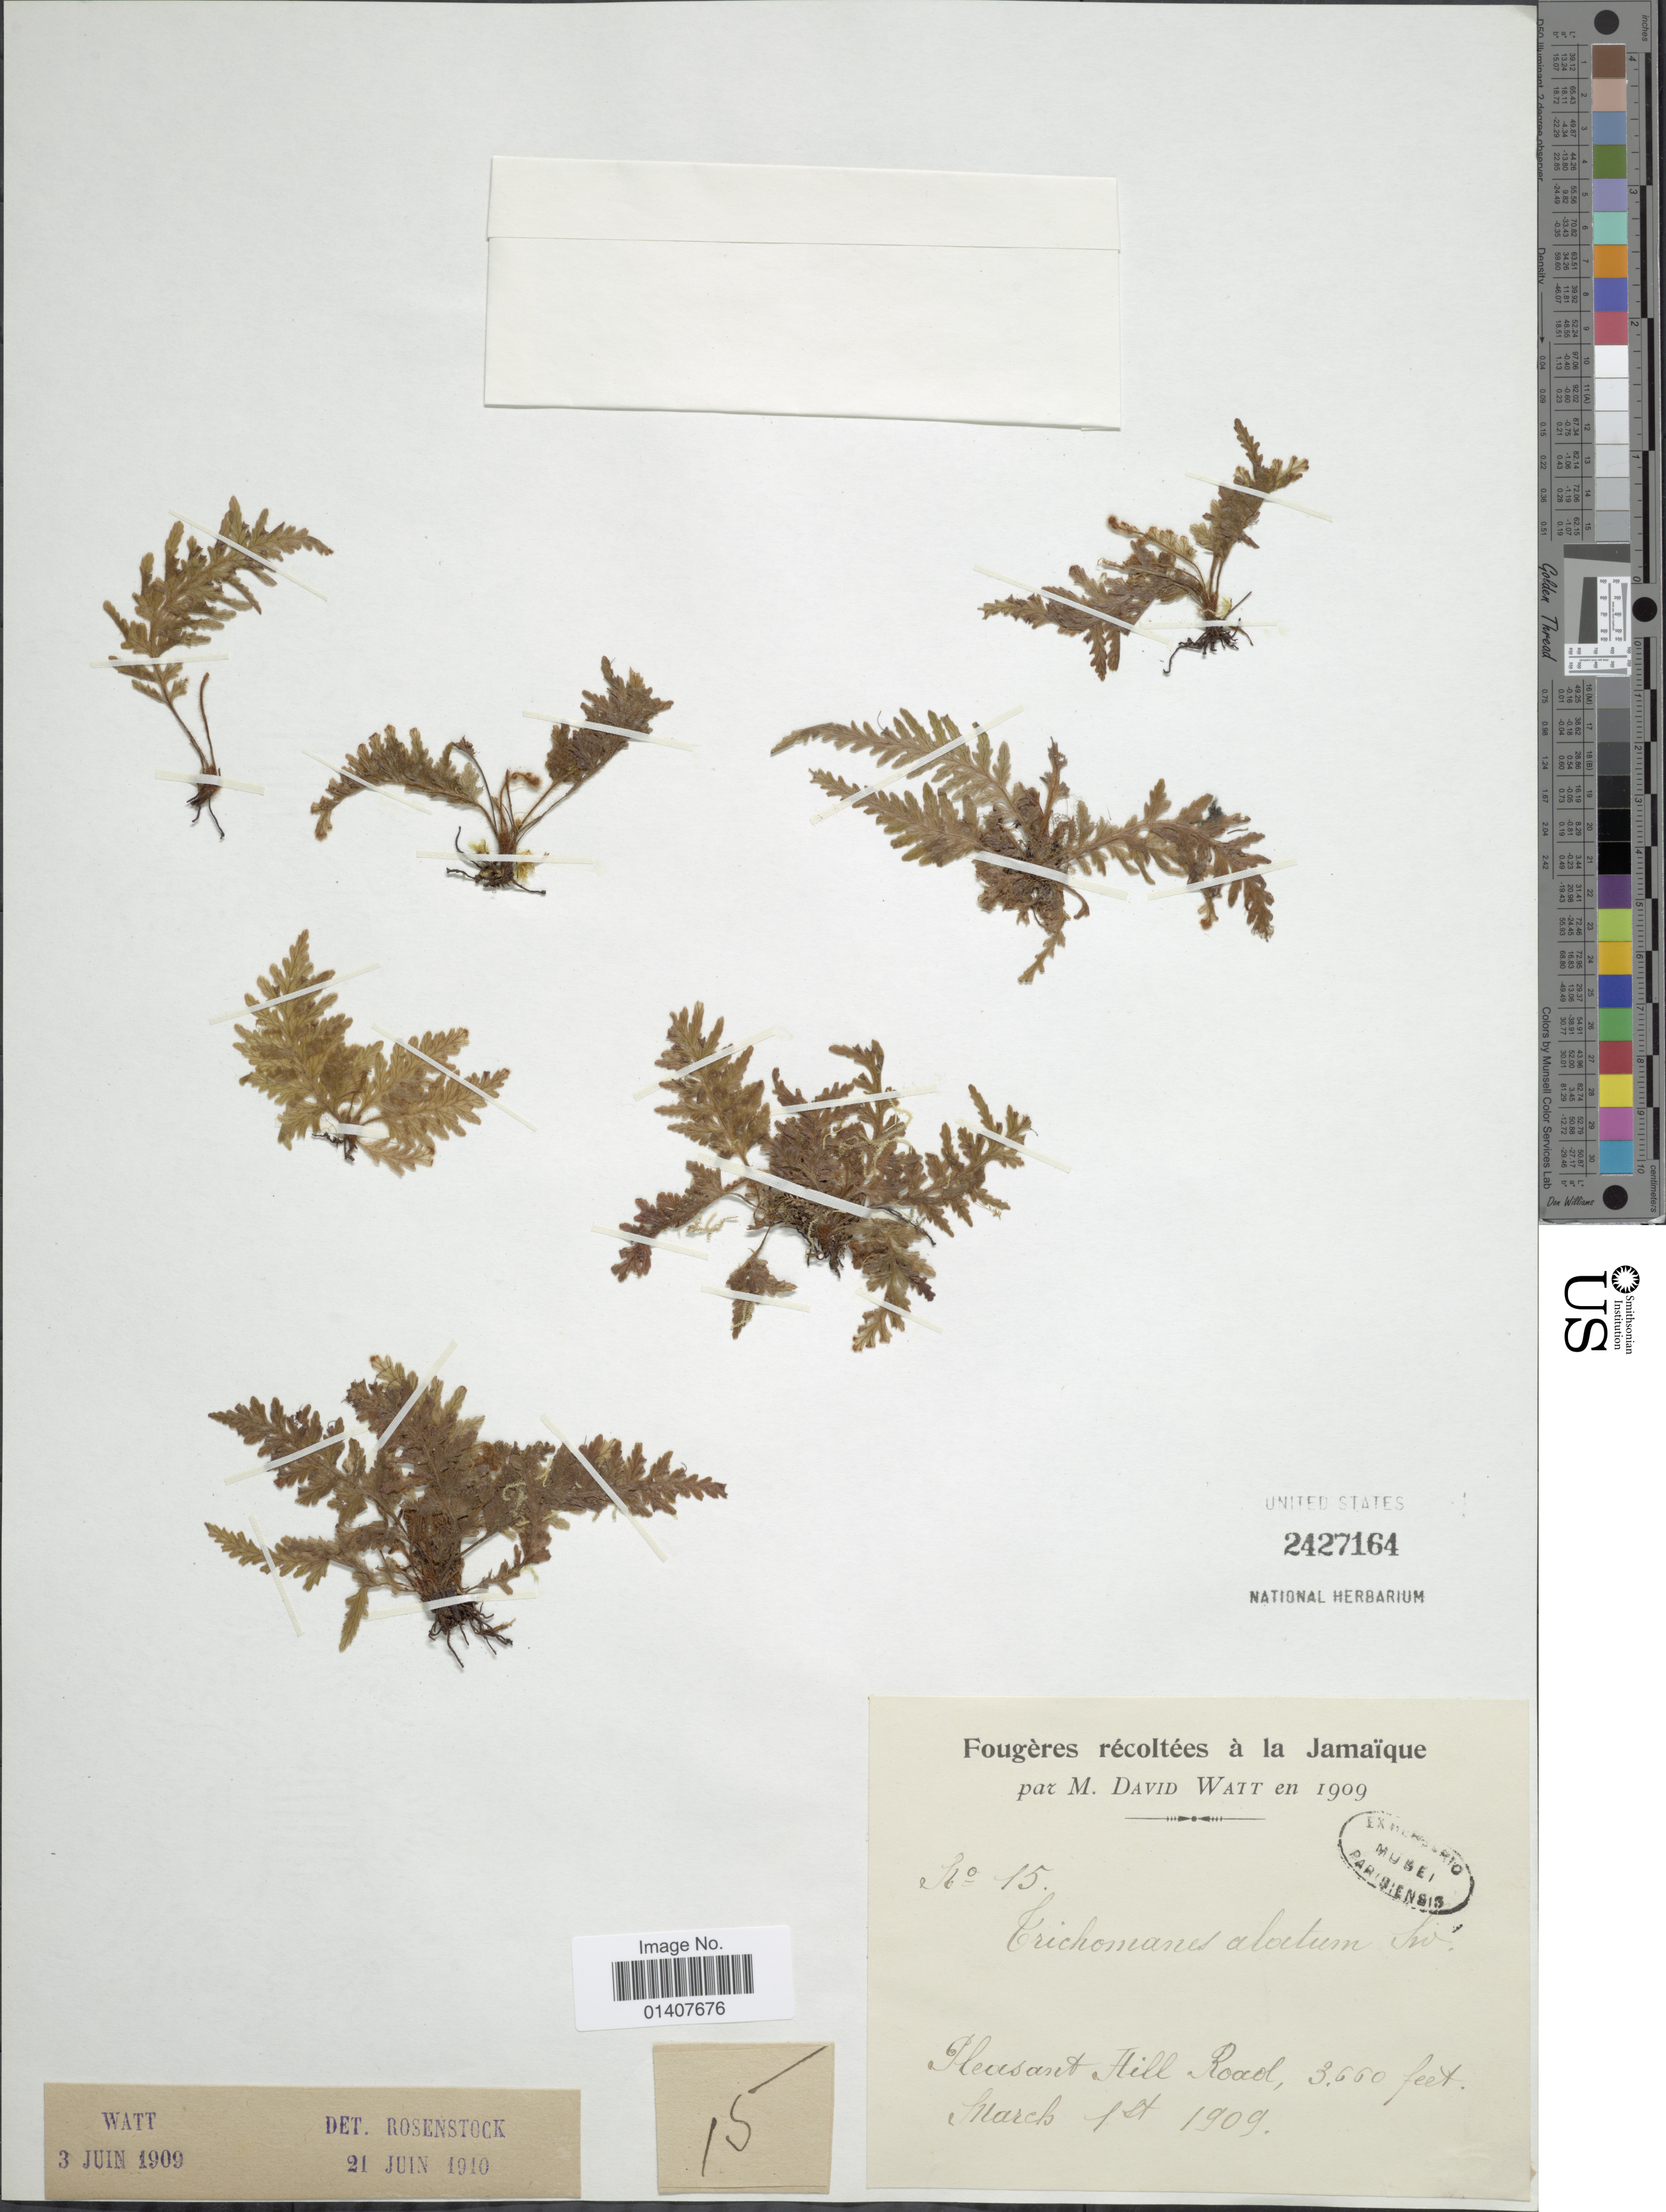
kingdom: Plantae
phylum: Tracheophyta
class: Polypodiopsida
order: Hymenophyllales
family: Hymenophyllaceae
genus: Trichomanes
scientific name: Trichomanes alatum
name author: Sw.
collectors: M. Watt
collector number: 15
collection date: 1909-03-01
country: Jamaica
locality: Pleasant Hill road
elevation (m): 914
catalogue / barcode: US 2427164